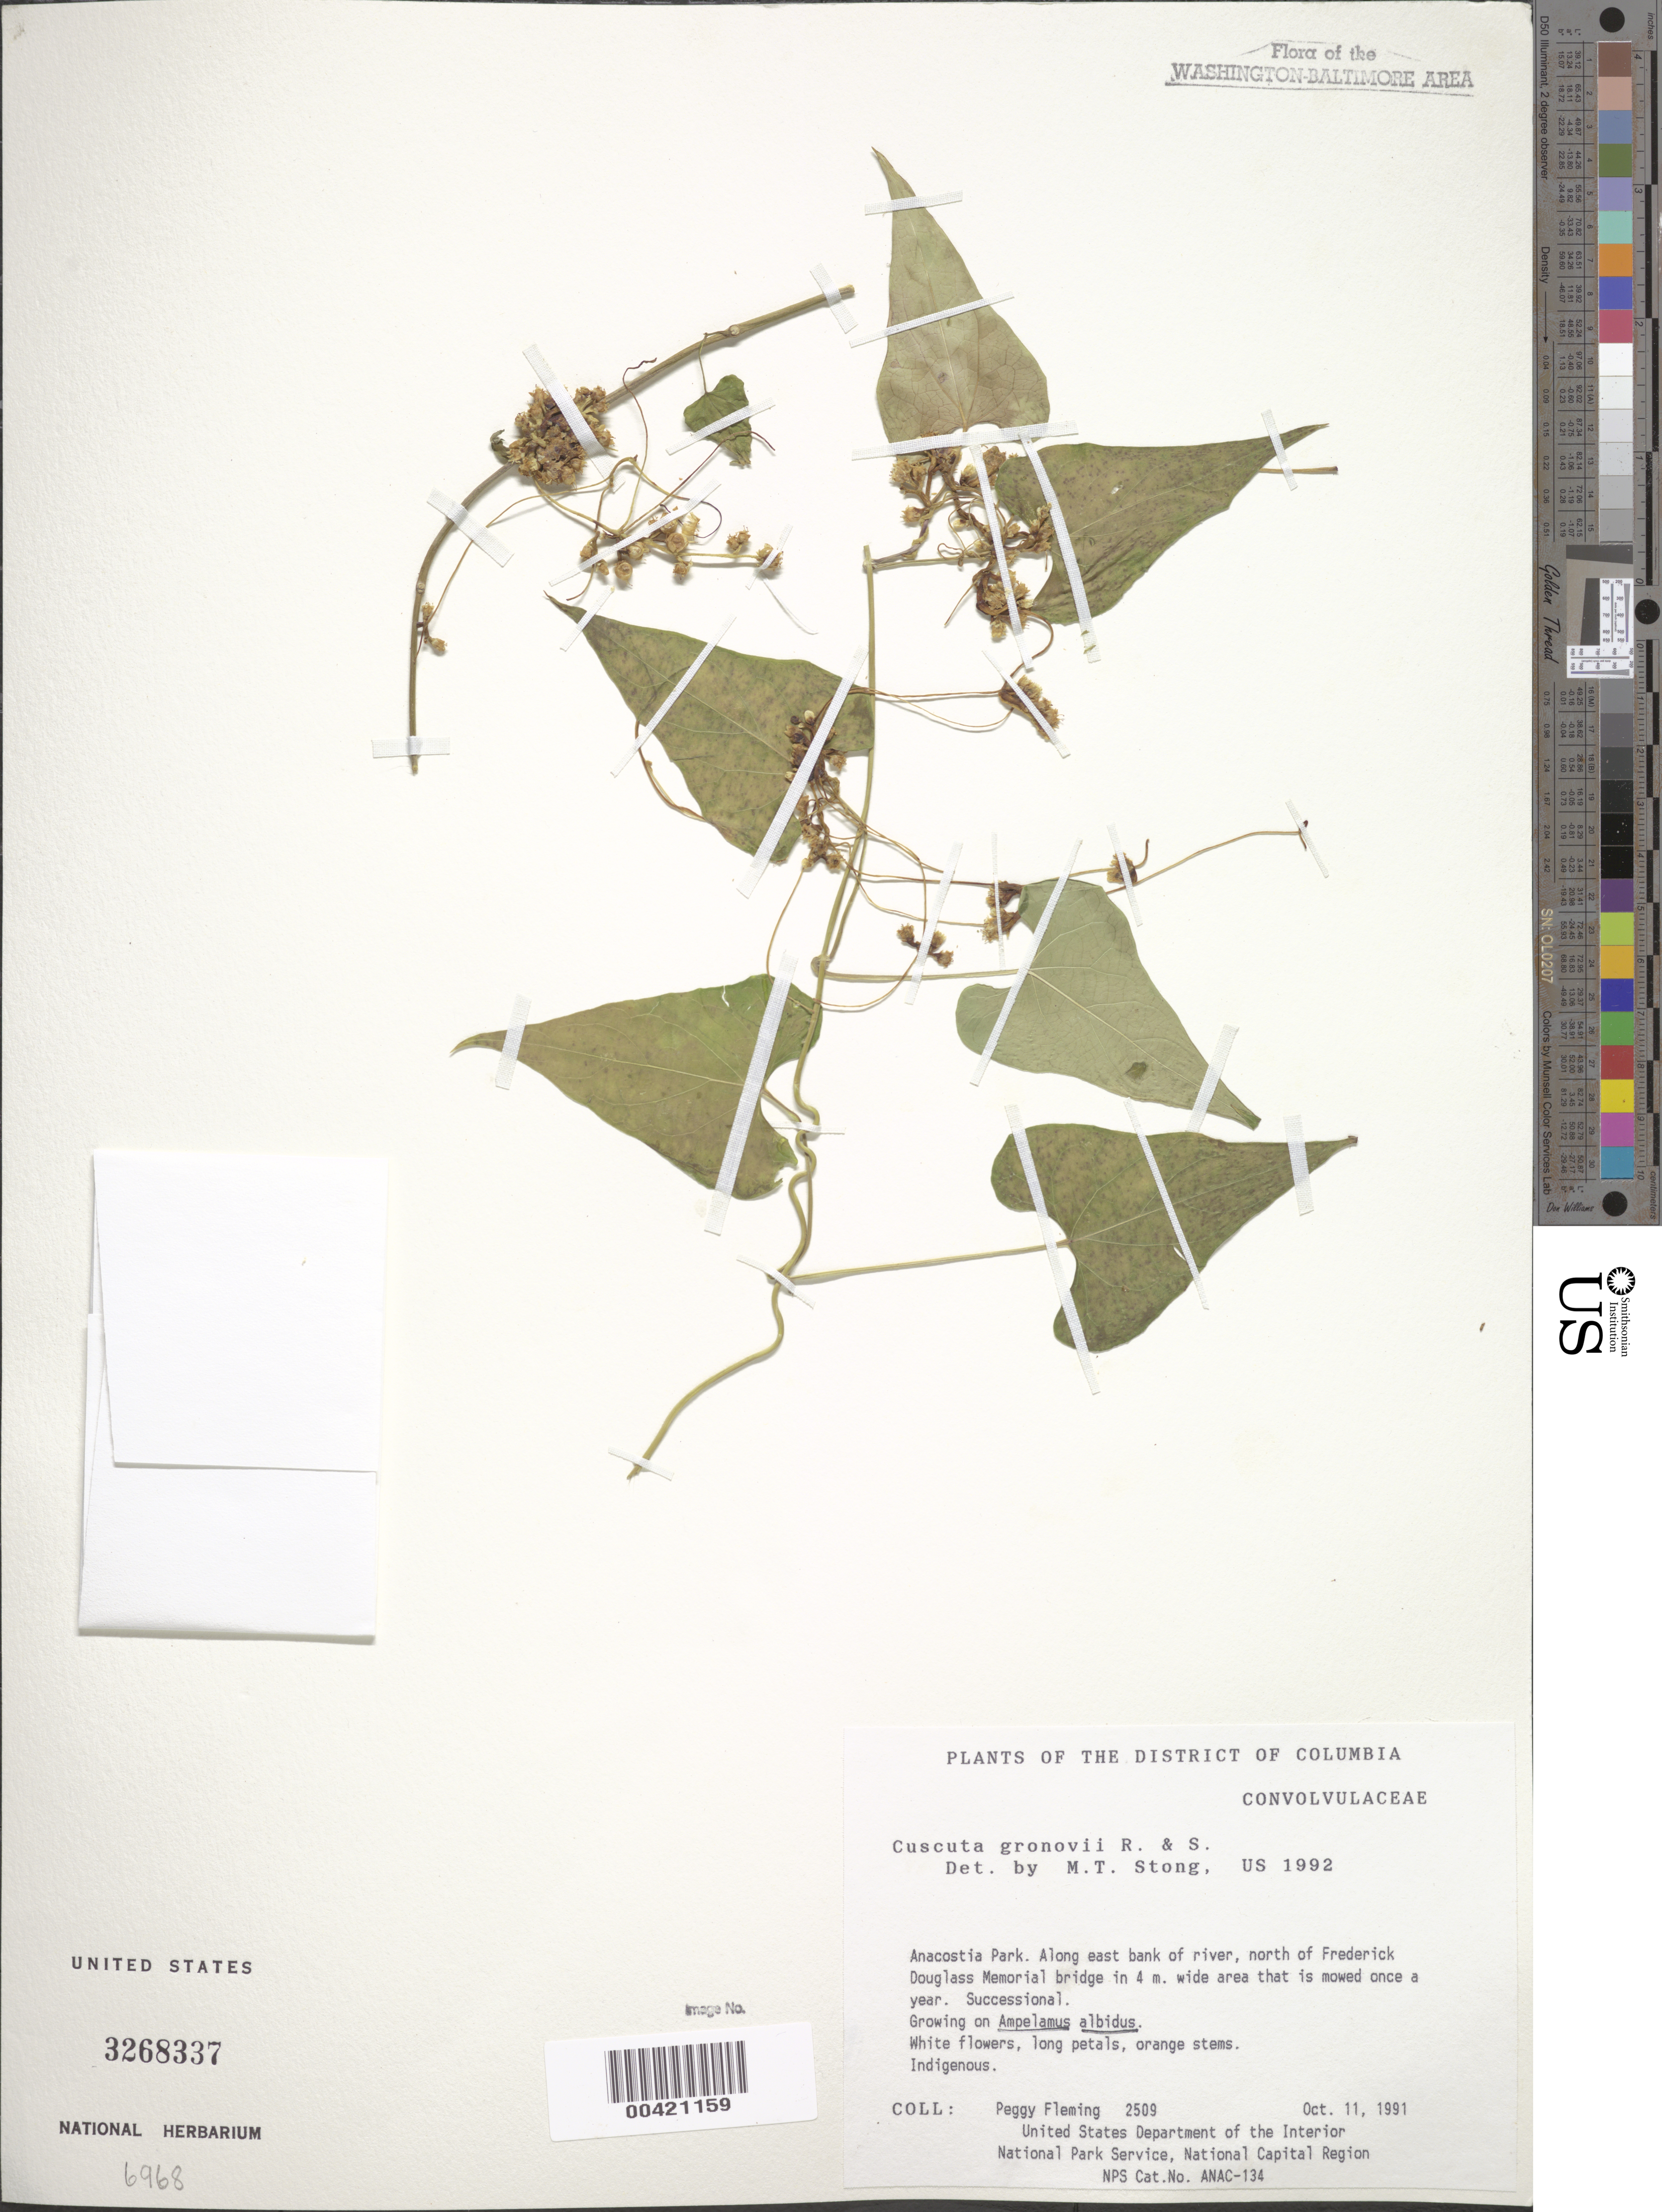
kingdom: Plantae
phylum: Tracheophyta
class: Magnoliopsida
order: Solanales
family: Convolvulaceae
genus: Cuscuta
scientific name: Cuscuta gronovii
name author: Willd. ex Schult.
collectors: P. Fleming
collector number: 2509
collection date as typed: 11 Oct 1991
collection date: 1991-10-11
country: United States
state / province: District of Columbia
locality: Anacostia Park, E bank of River, N of Frederick Douglass Memorial Bridge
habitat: Sucessional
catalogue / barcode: US 3268337